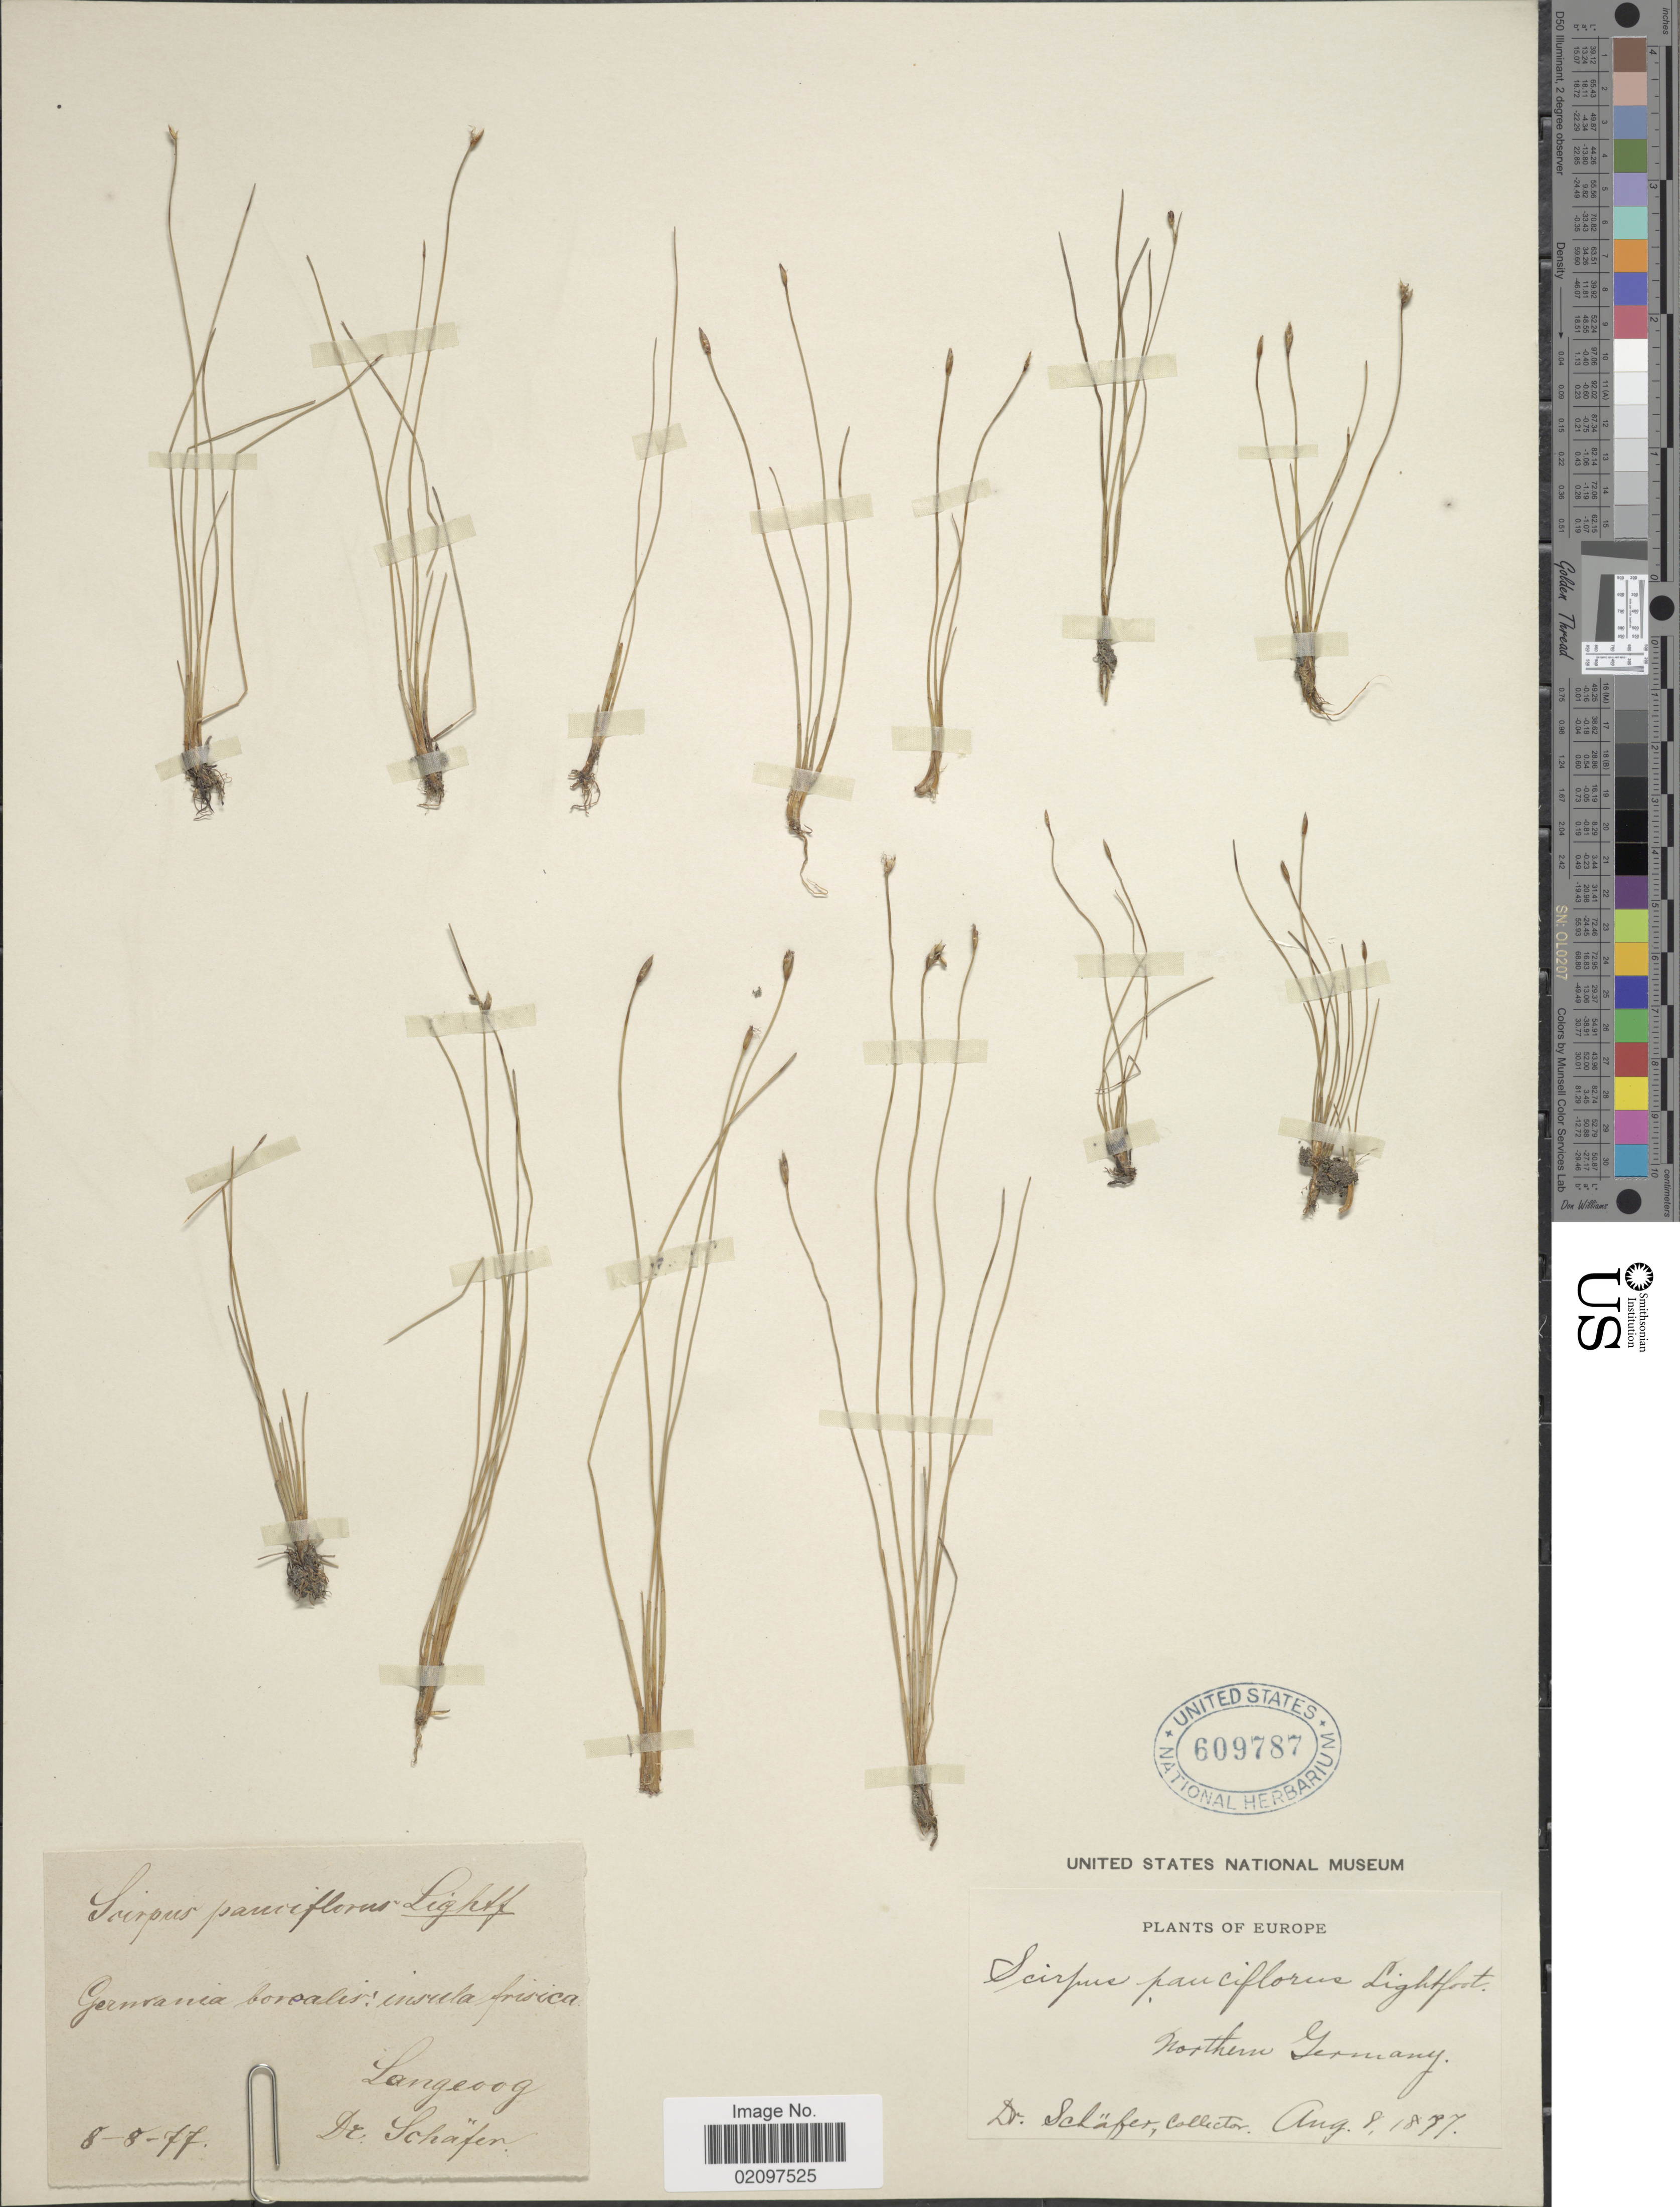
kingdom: Plantae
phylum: Tracheophyta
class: Liliopsida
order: Poales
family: Cyperaceae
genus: Eleocharis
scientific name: Eleocharis quinqueflora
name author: (Hartmann) O. Schwarz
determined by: Strong, Mark T., (BOT), Smithsonian Institution - National Museum of Natural History (UNITED STATES)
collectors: -. Schafer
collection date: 1877-08-08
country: Germany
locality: Germania borealis: insula frisica, Langoog, Northern Germany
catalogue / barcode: US 609787